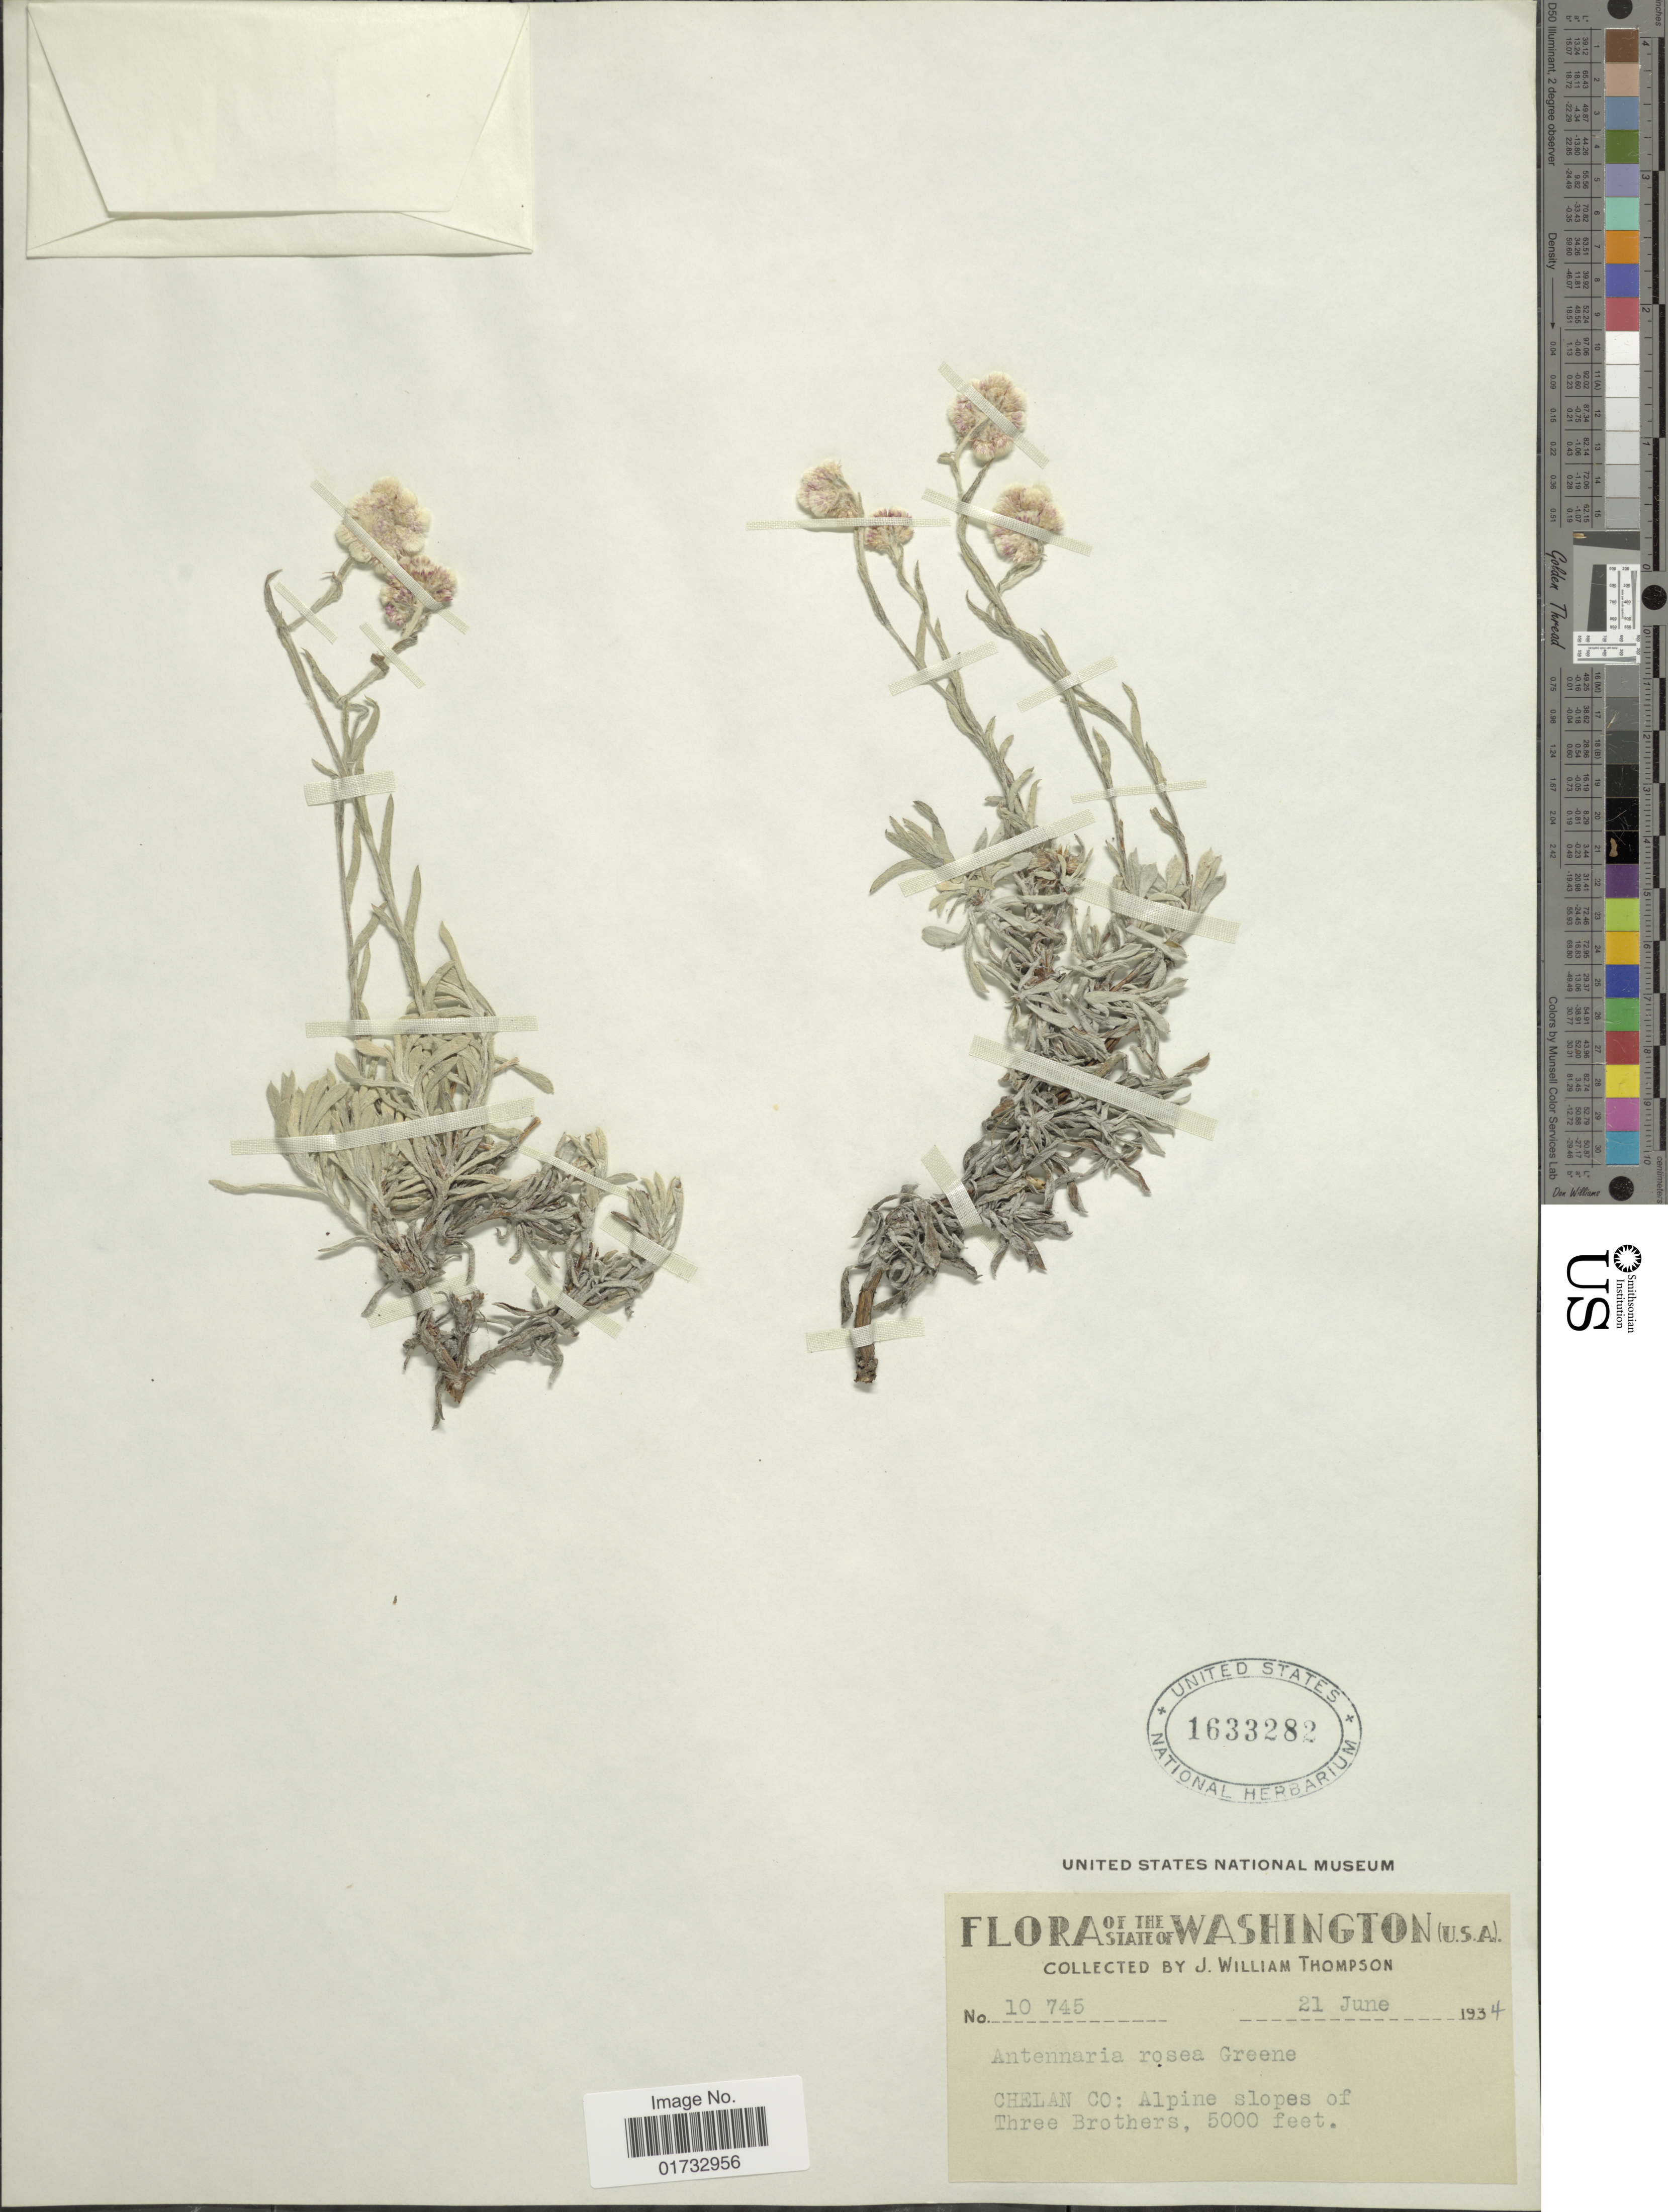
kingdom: Plantae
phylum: Tracheophyta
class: Magnoliopsida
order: Asterales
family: Asteraceae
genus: Antennaria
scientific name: Antennaria rosea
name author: Greene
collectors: J. W. Thompson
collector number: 10745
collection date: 1934-06-21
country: United States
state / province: Washington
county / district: Chelan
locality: Chelan Co: Alpine slopes of Three Brothers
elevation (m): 1524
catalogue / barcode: US 1633282